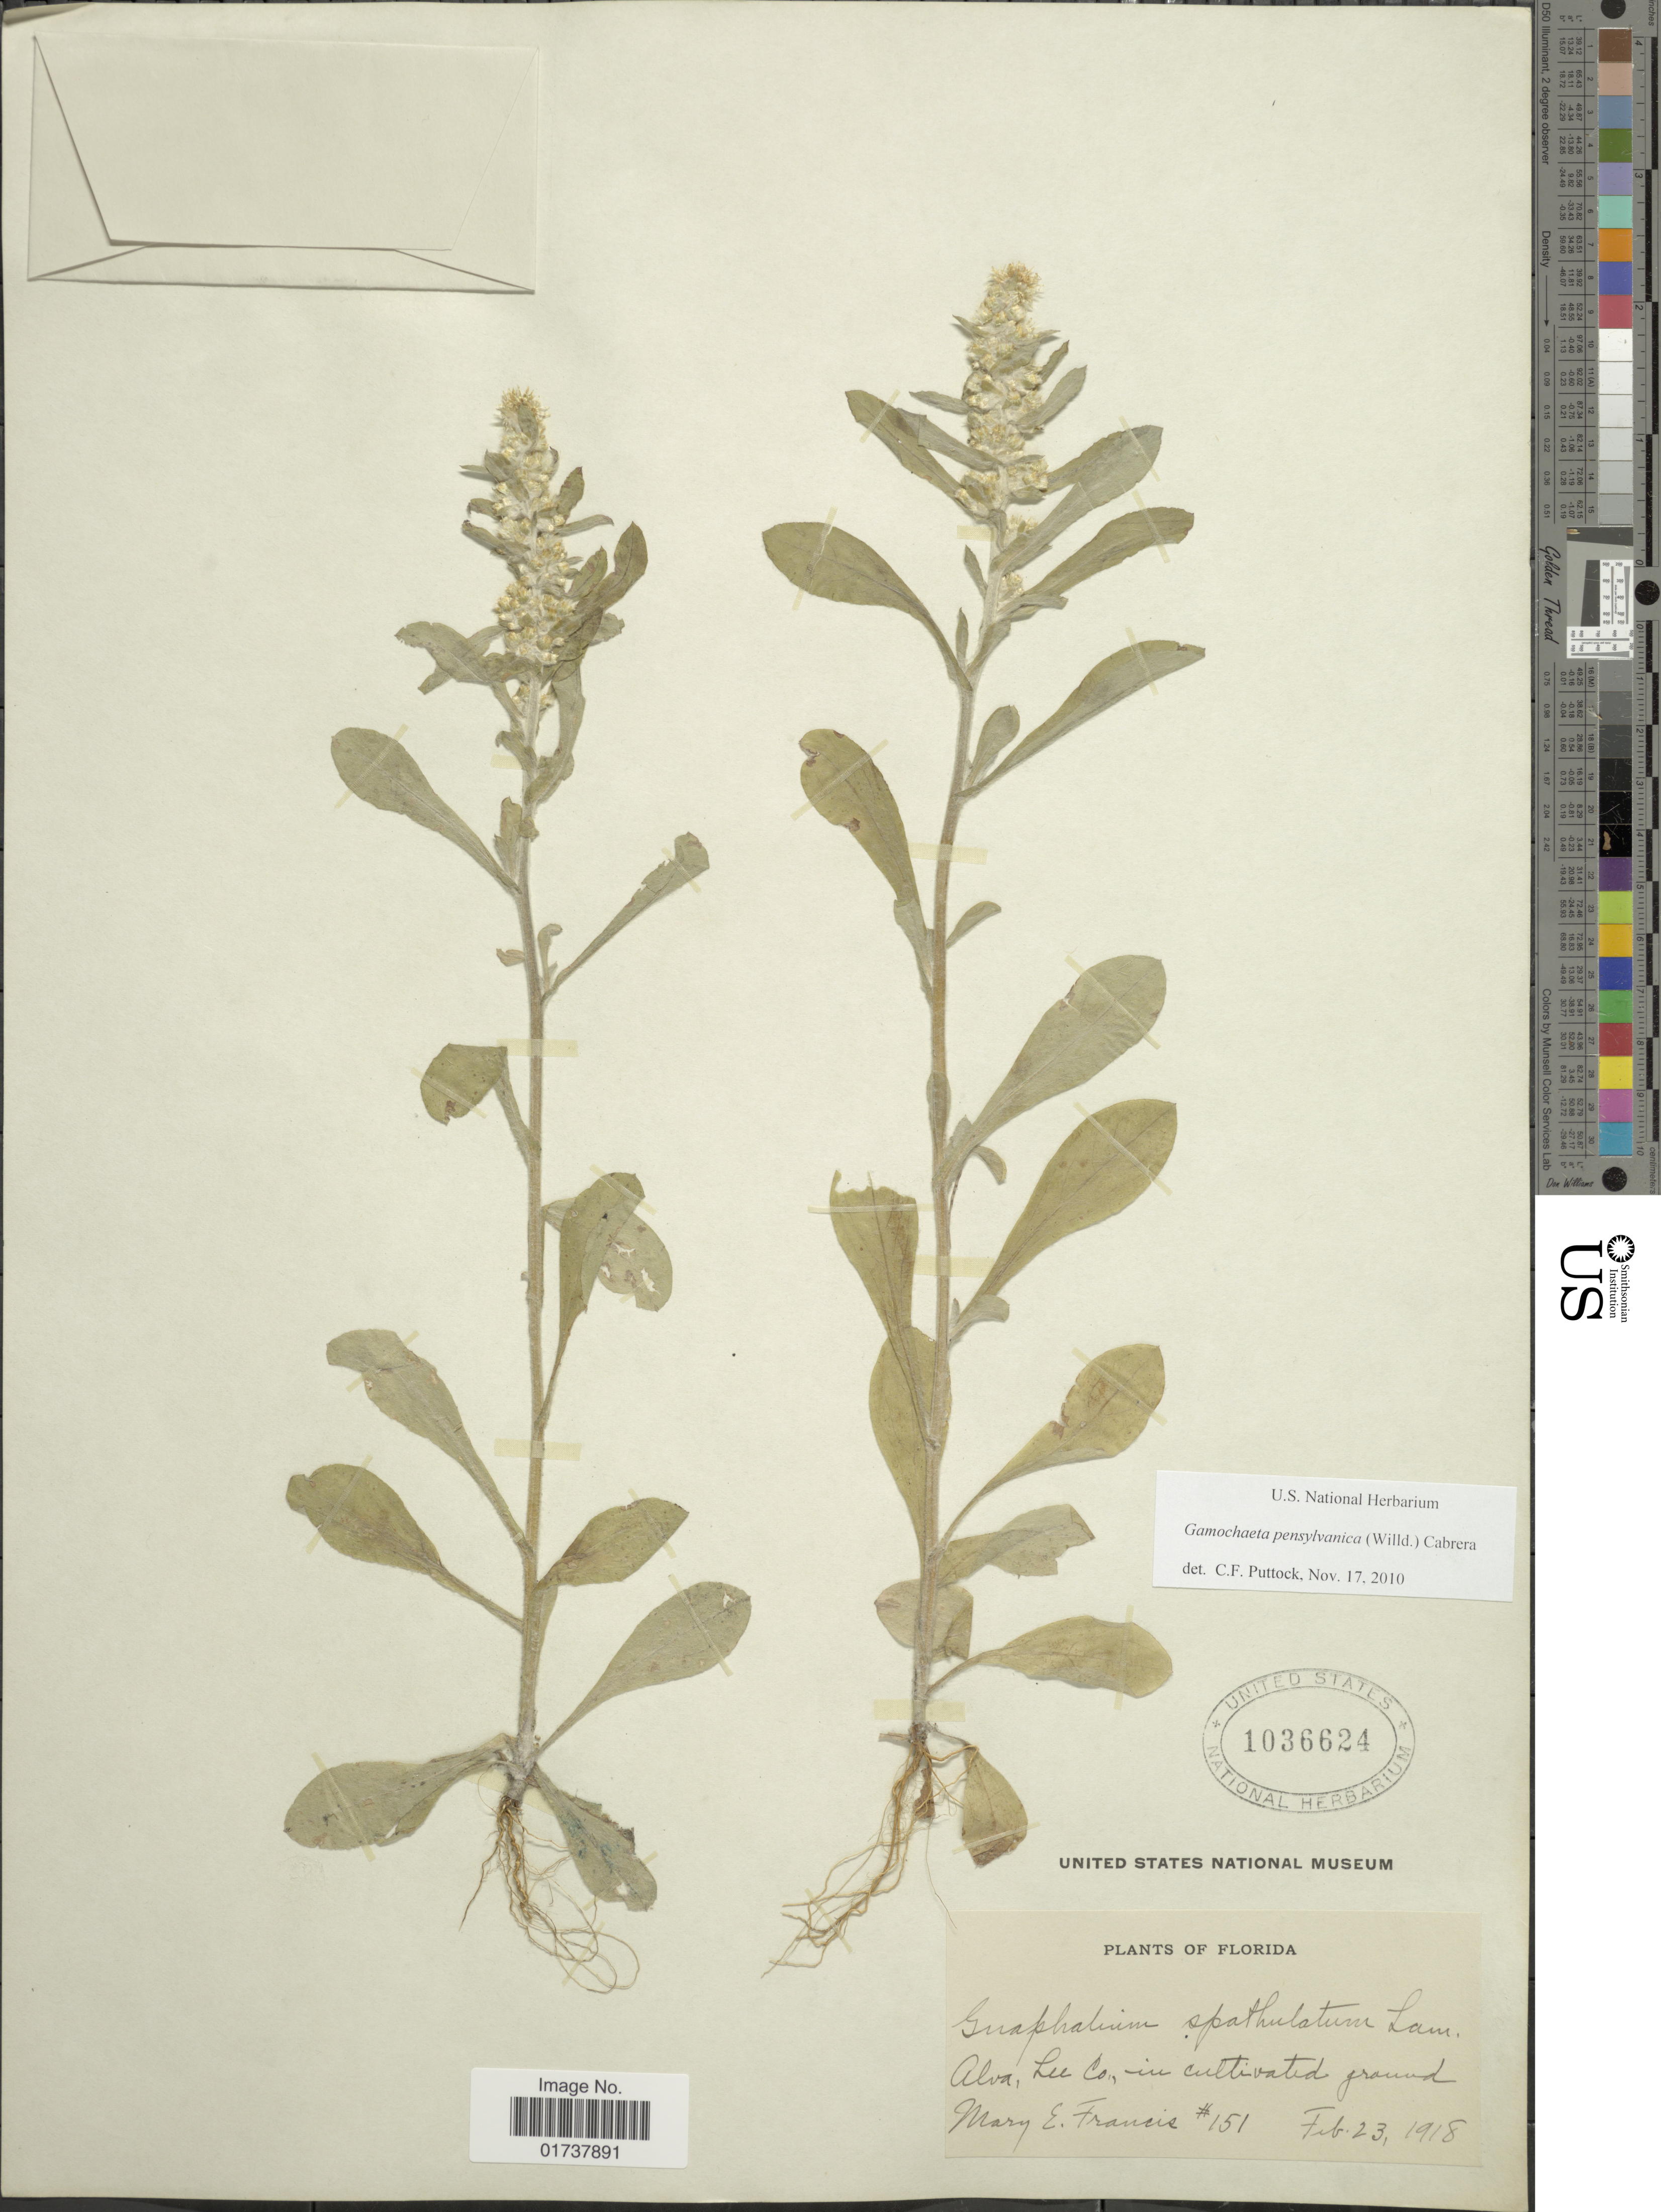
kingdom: Plantae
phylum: Tracheophyta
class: Magnoliopsida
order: Asterales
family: Asteraceae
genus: Gamochaeta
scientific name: Gamochaeta pensylvanica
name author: (Willd.) Cabrera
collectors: M. E. Francis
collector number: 151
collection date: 1918-02-23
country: United States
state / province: Florida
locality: Alva, Lee Co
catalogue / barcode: US 1036624